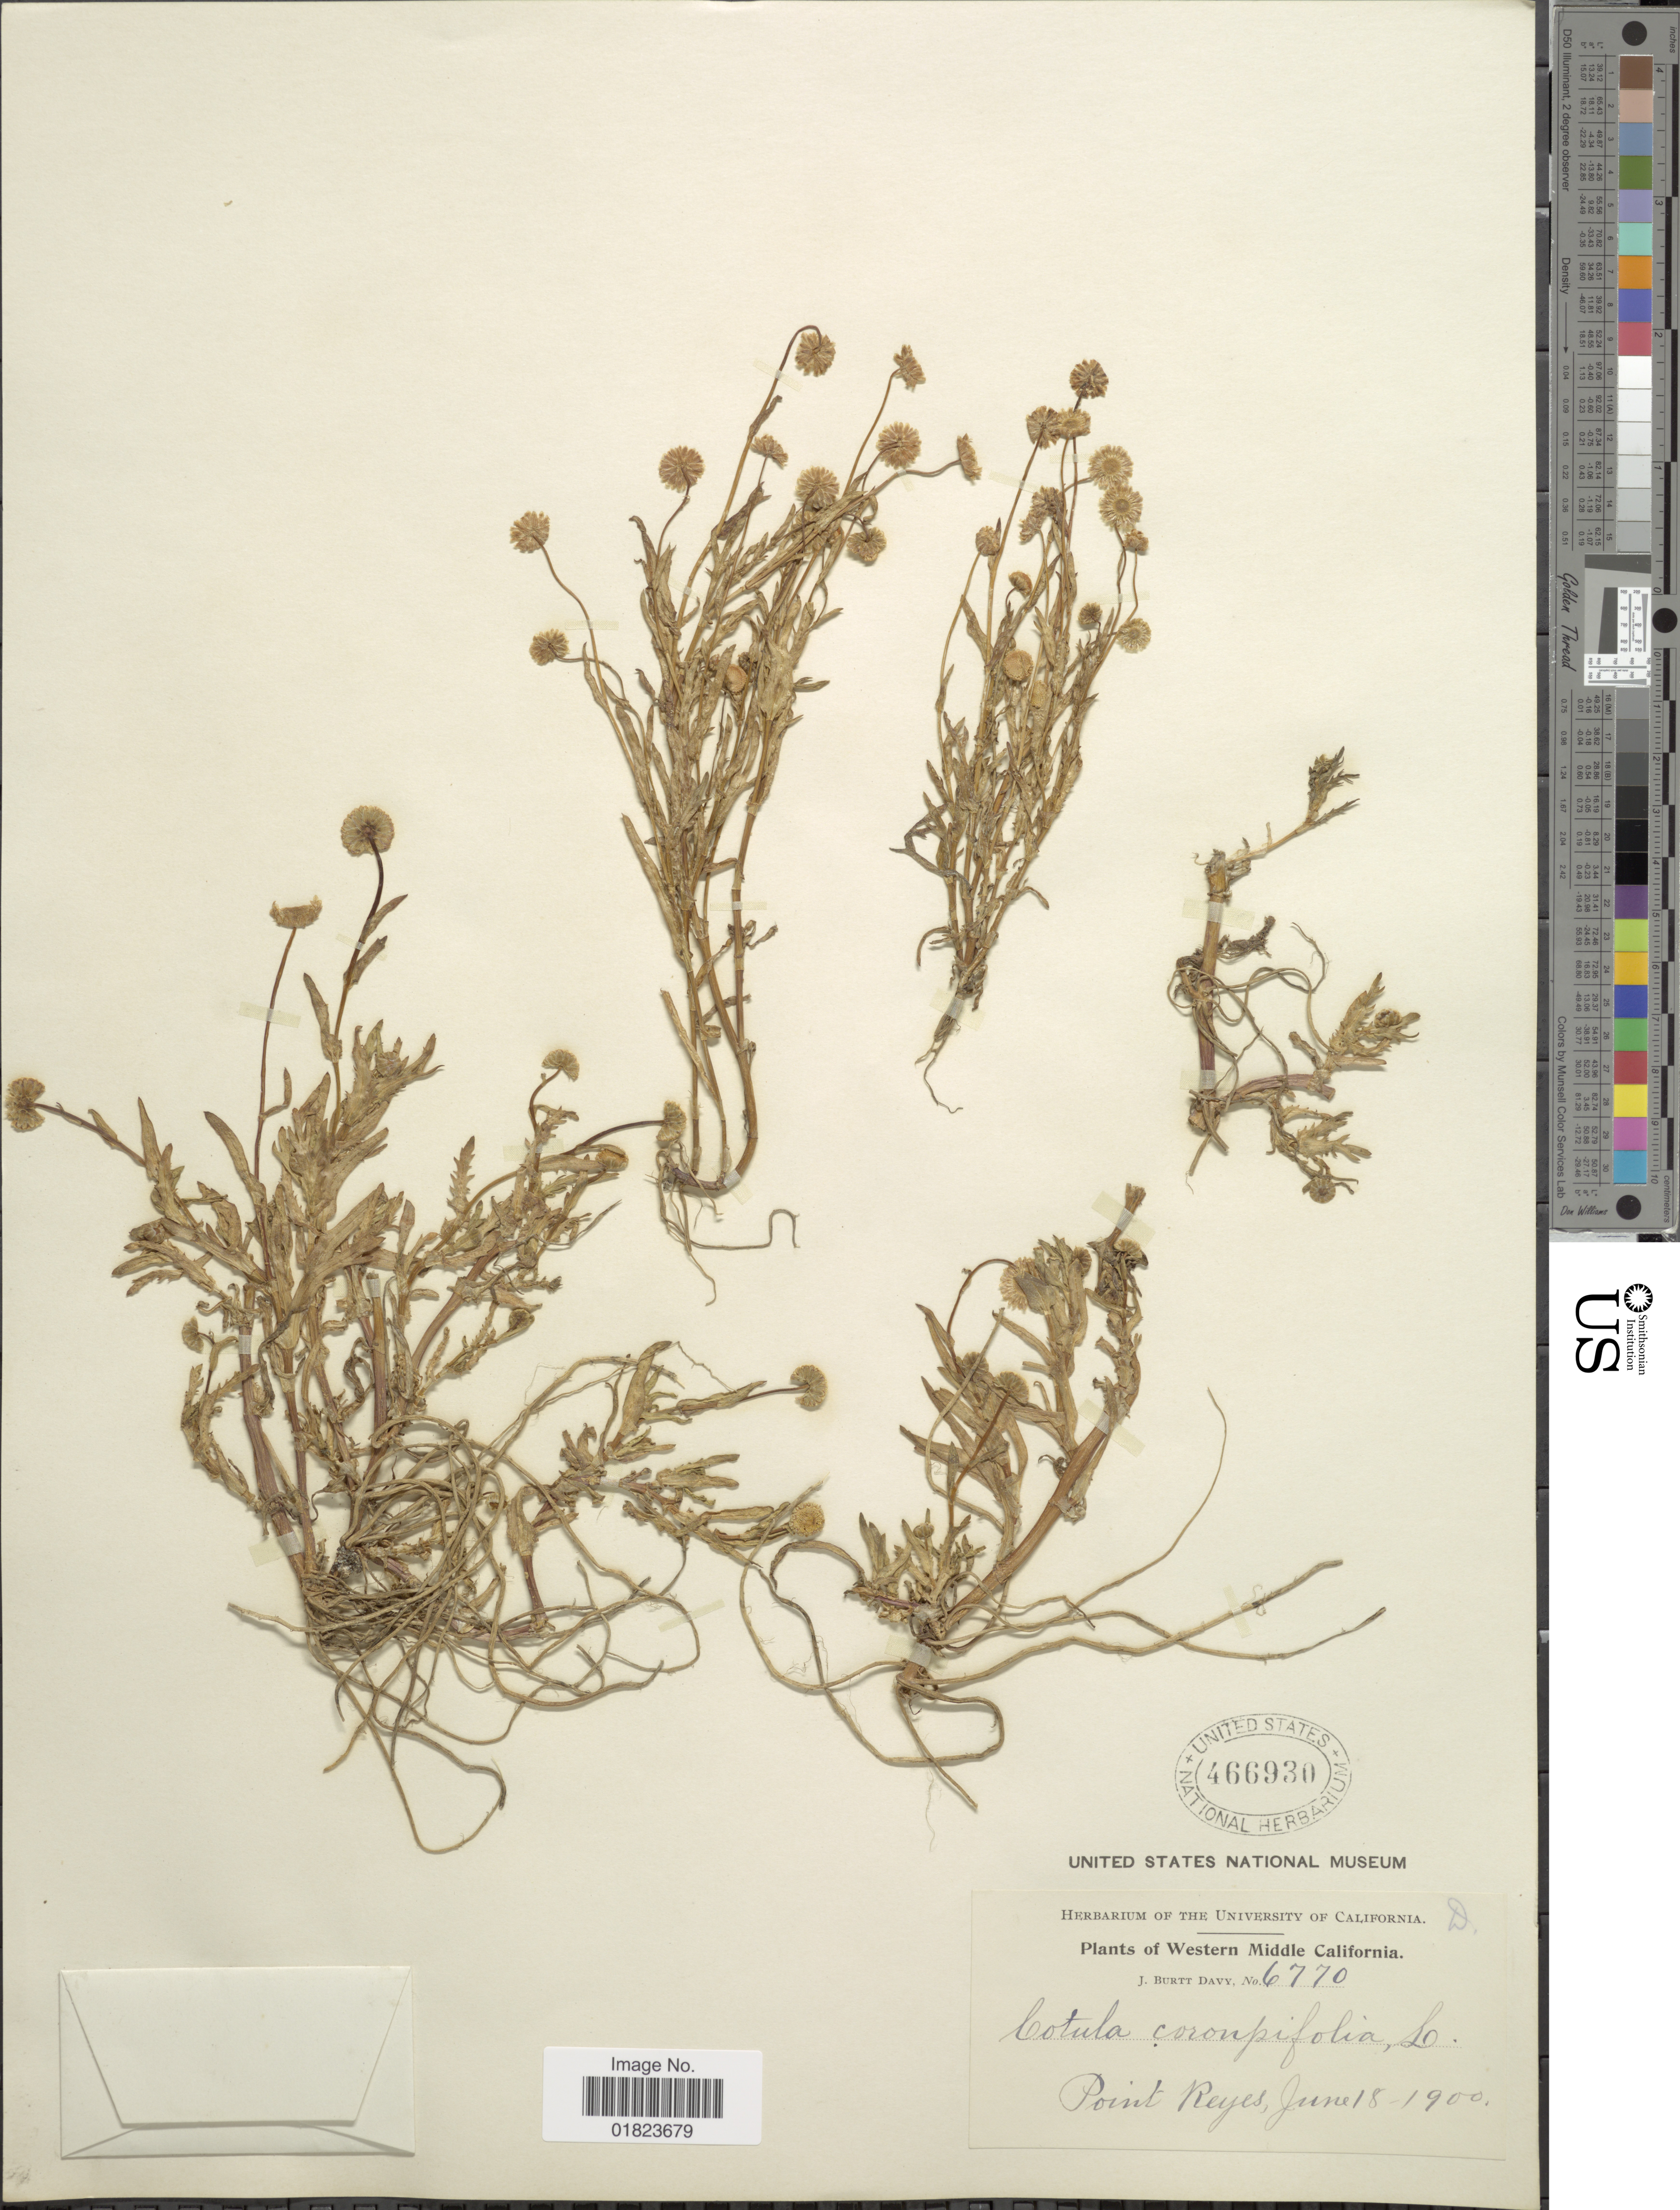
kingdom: Plantae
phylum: Tracheophyta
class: Magnoliopsida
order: Asterales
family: Asteraceae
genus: Cotula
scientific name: Cotula coronopifolia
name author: L.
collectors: J. Burtt Davy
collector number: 6770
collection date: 1900-06-18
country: United States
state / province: California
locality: Western Middle California. Point Reyes.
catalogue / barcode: US 466930